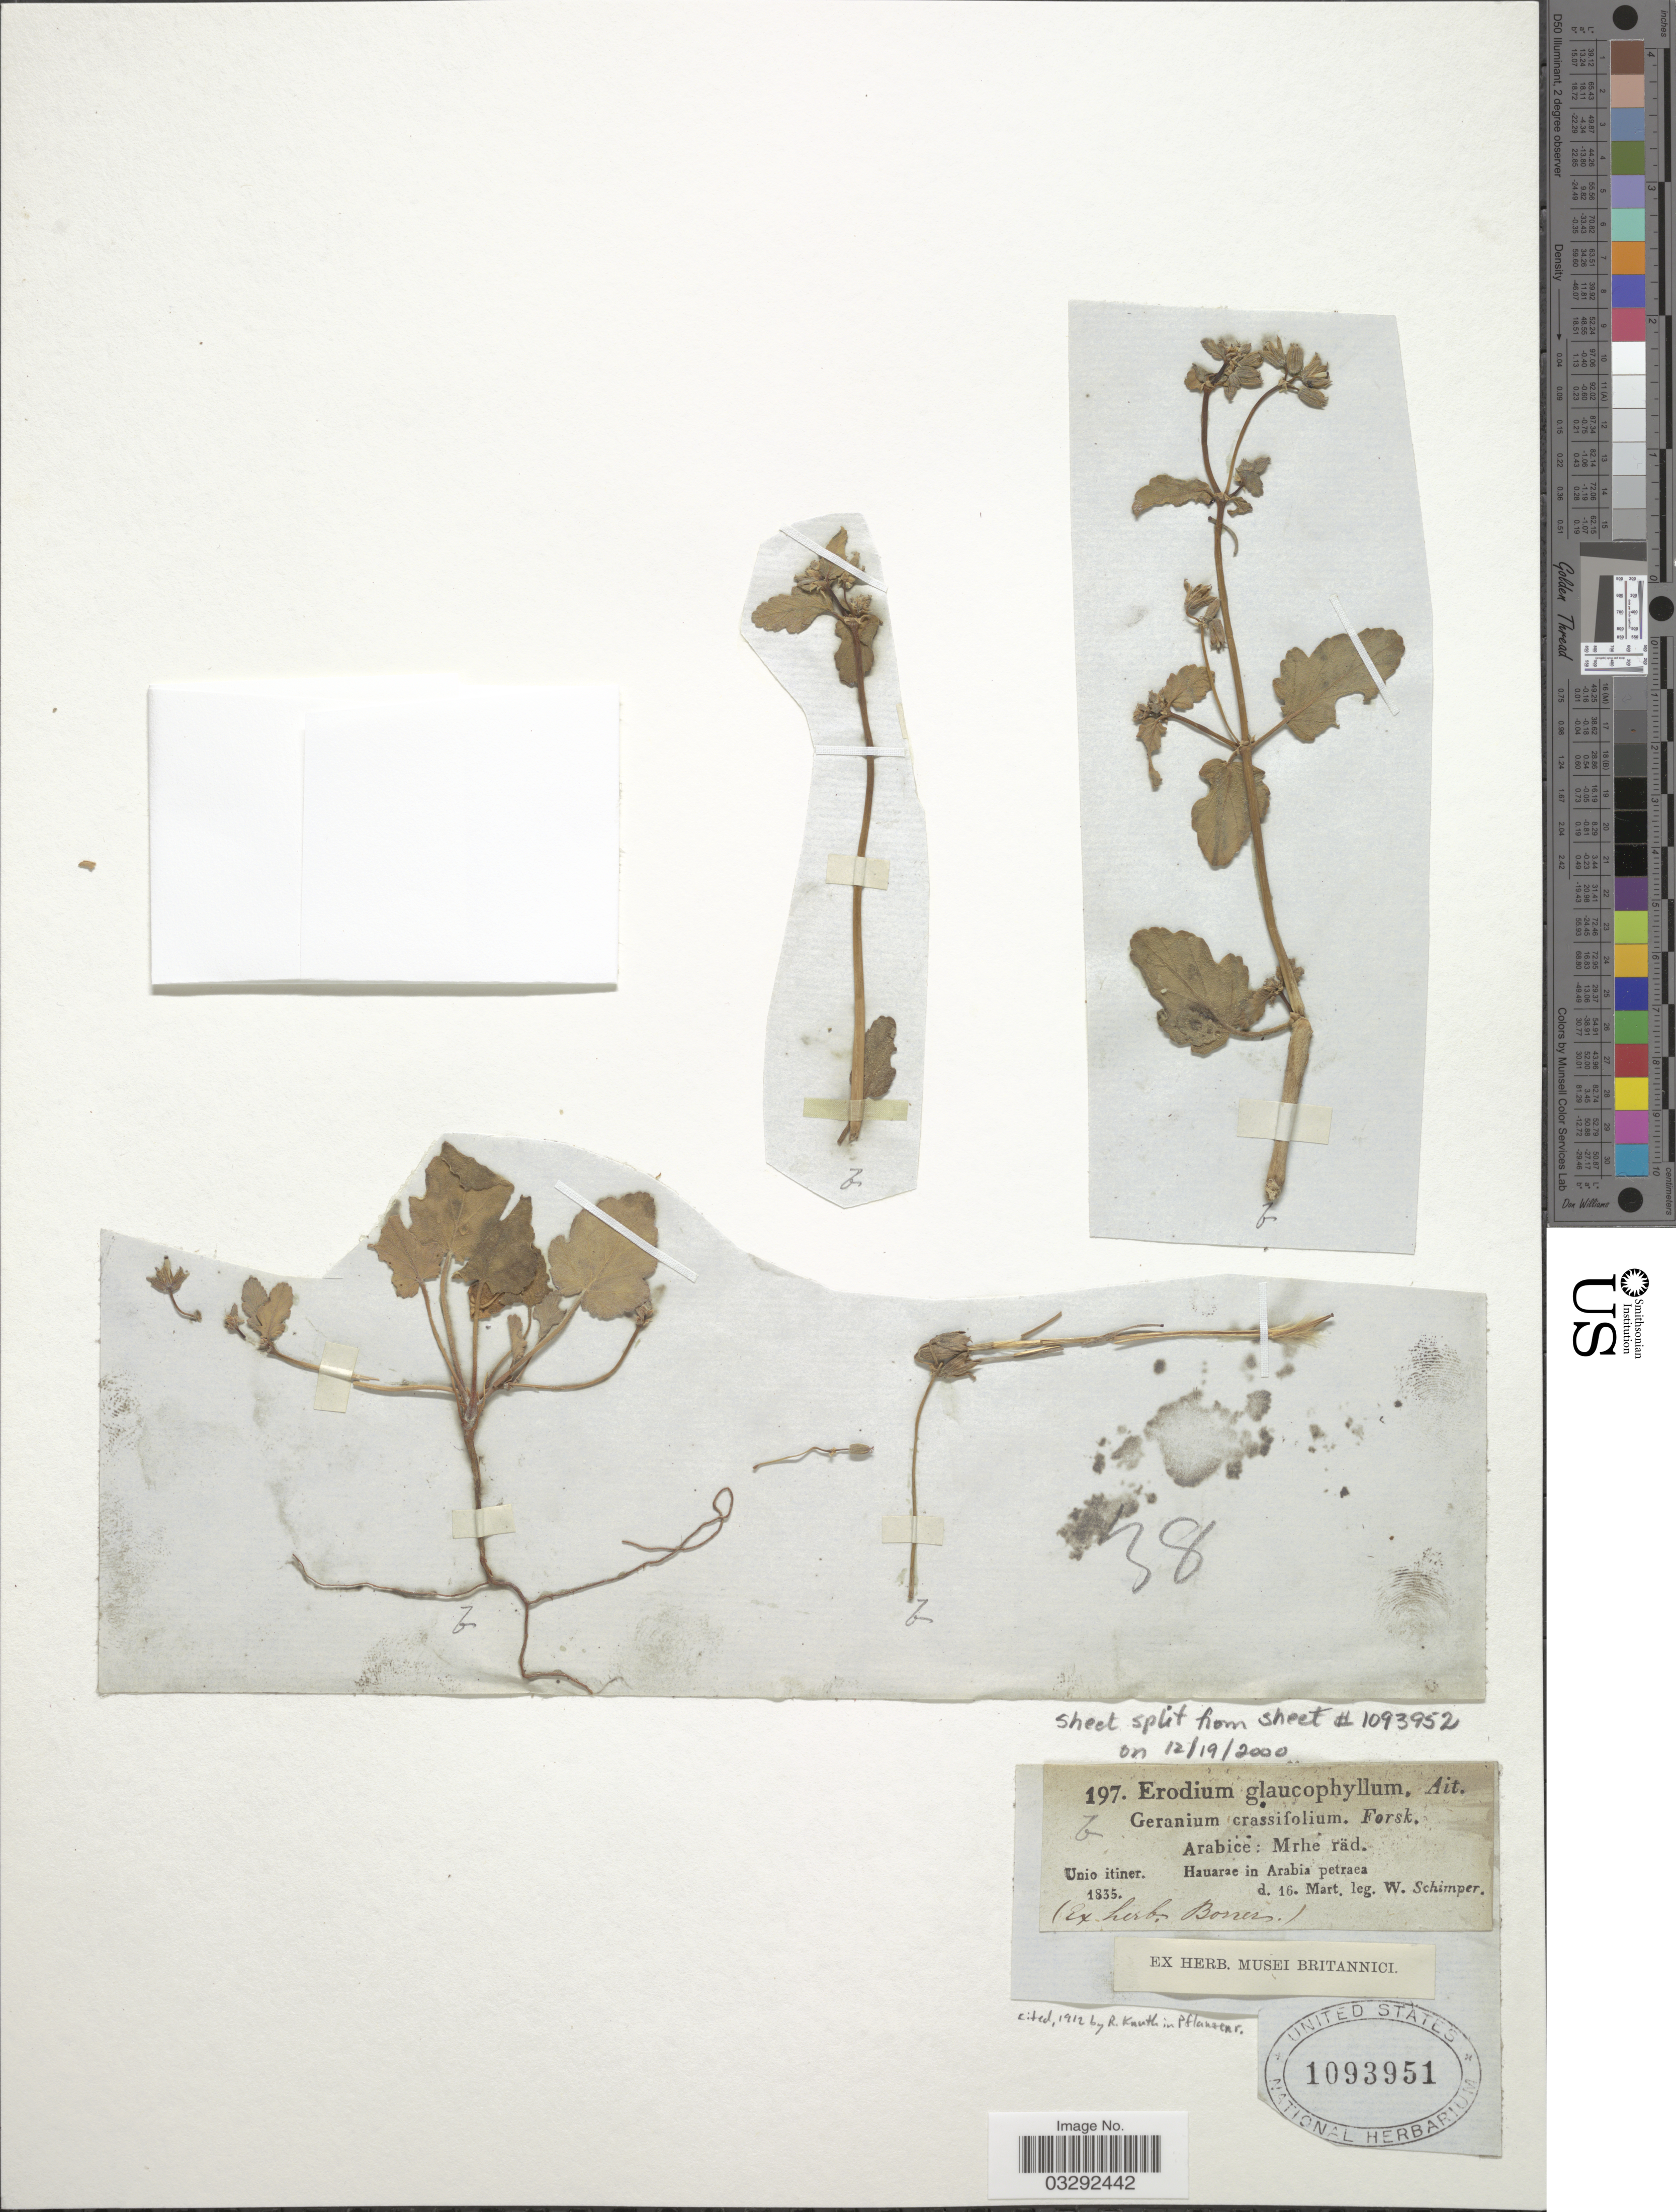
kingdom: Plantae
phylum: Tracheophyta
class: Magnoliopsida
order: Geraniales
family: Geraniaceae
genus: Erodium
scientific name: Erodium glaucophyllum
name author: (L.) L'Hér.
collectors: W. Schimper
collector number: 197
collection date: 1835-03-16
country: Egypt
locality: Hauarae in Arabia petraea. [probably Sinai]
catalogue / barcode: US 1093951